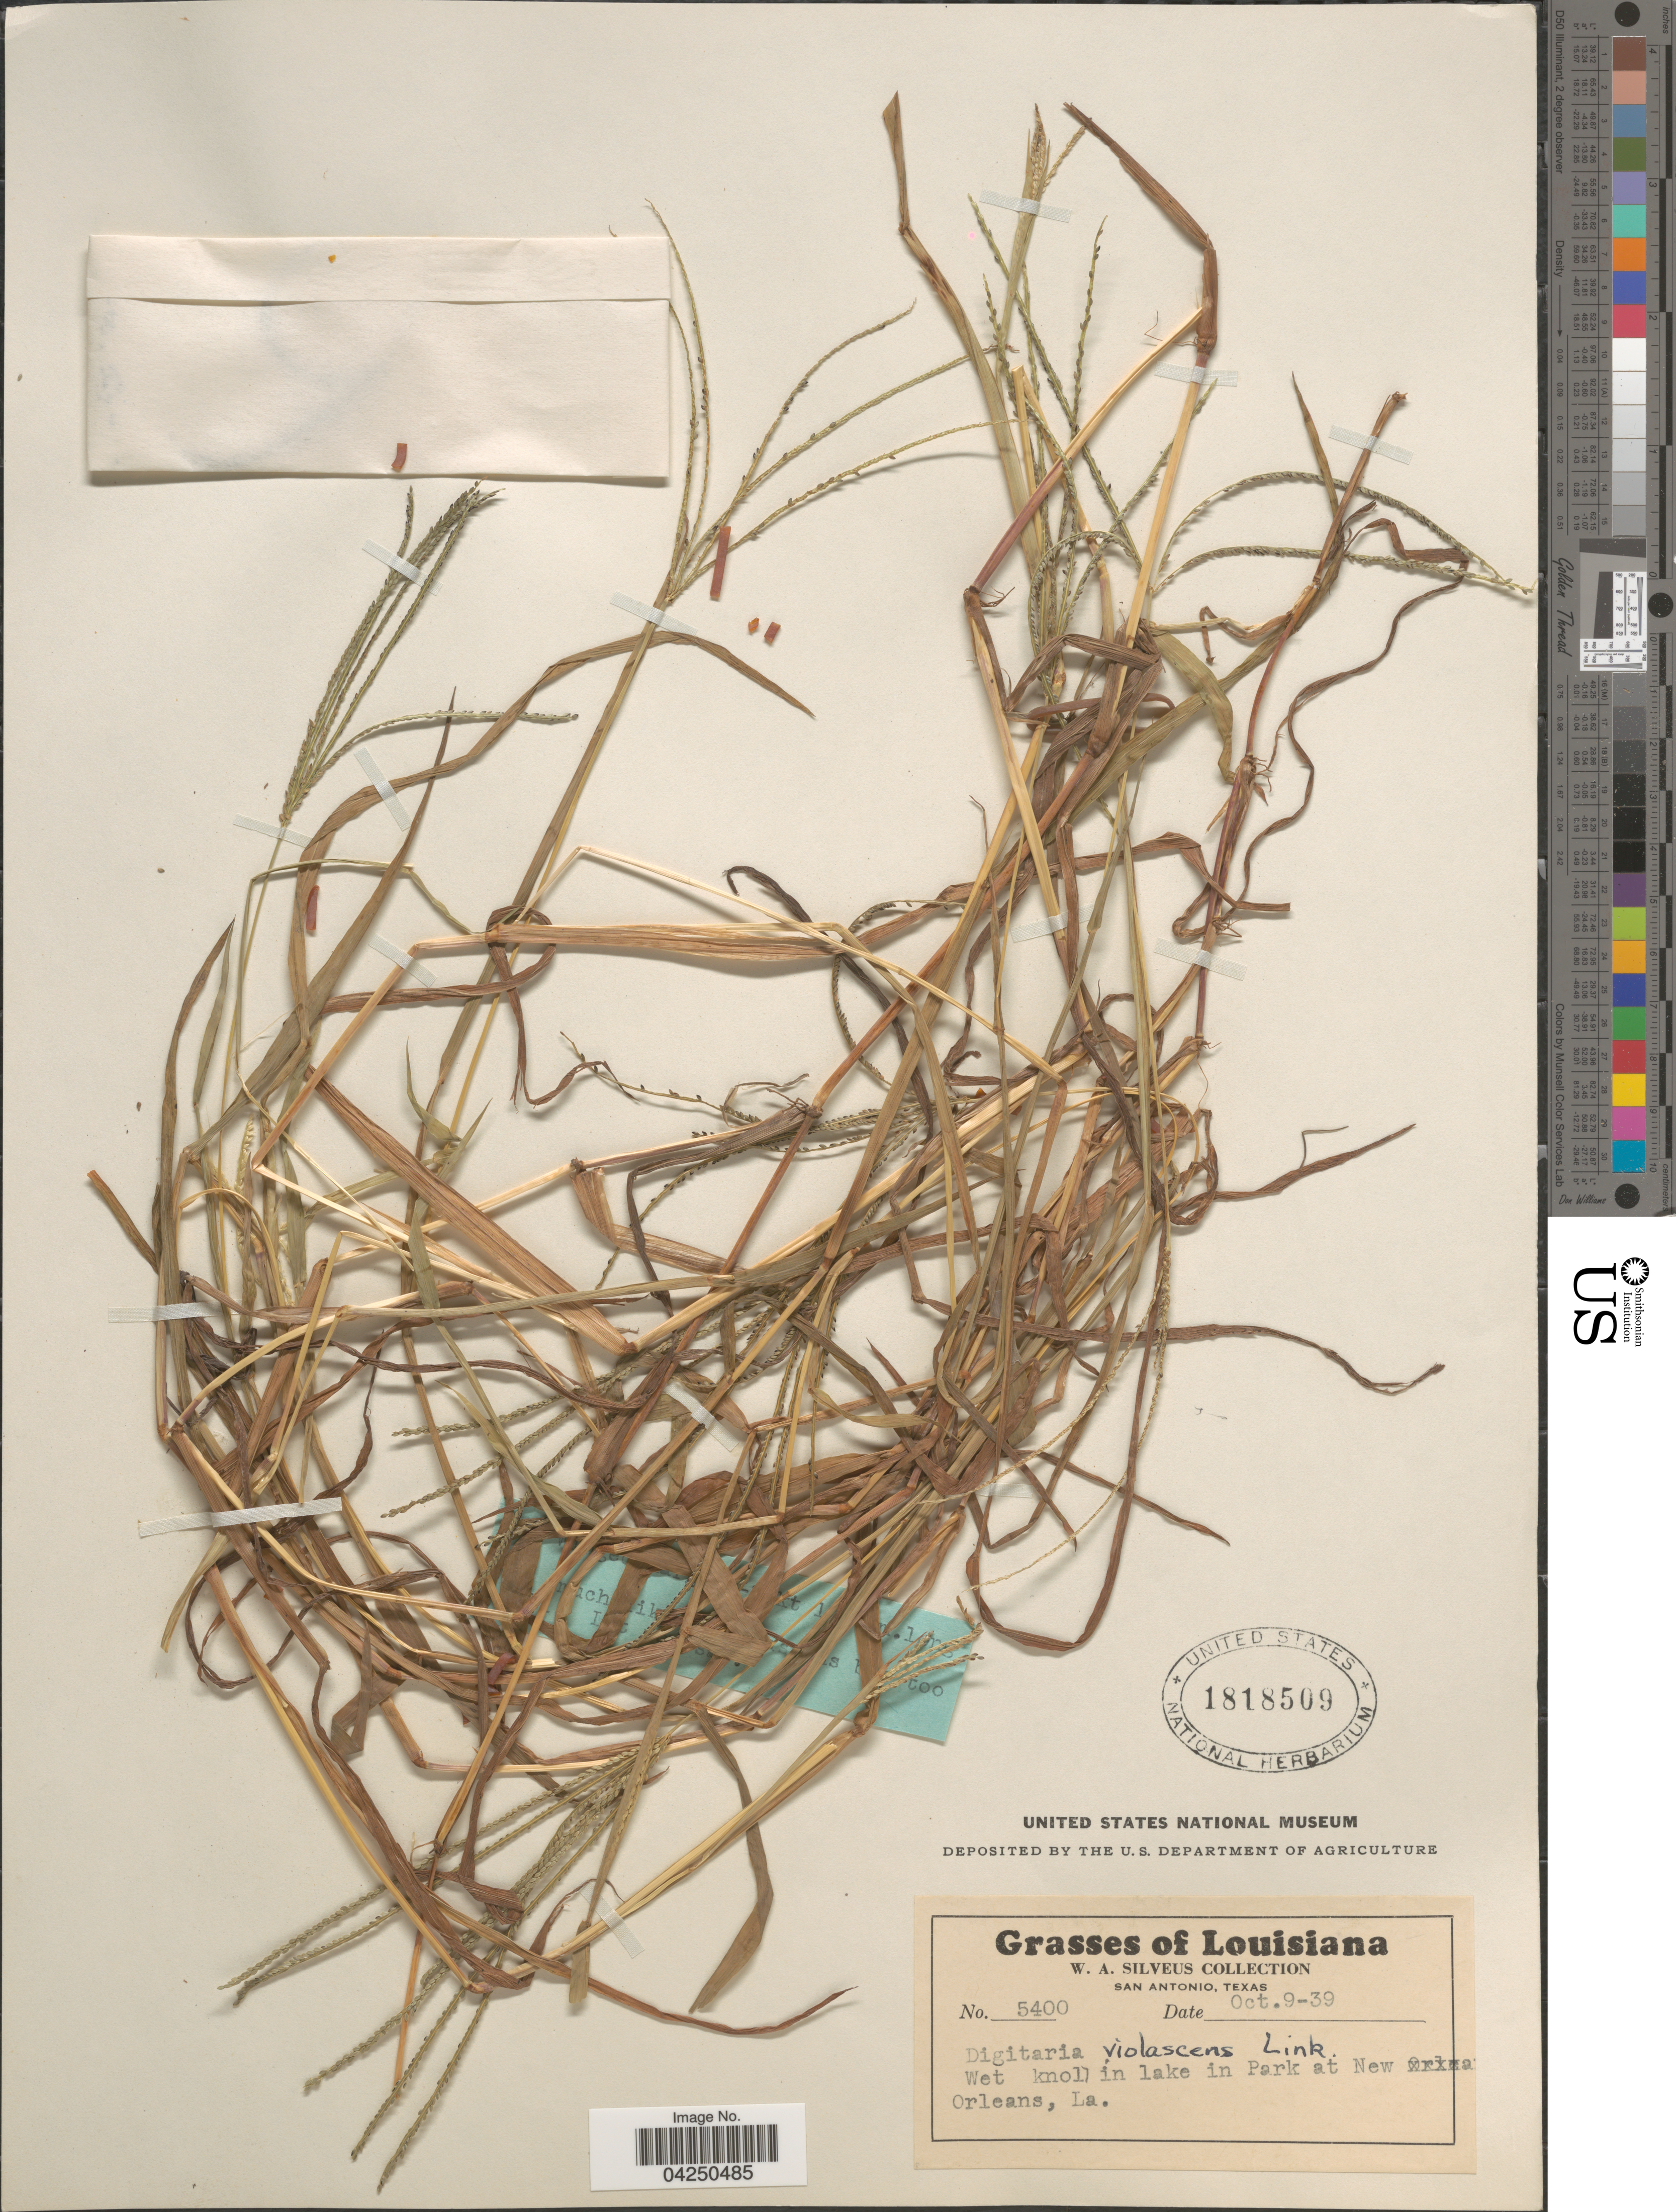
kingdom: Plantae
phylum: Tracheophyta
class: Liliopsida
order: Poales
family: Poaceae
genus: Digitaria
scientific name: Digitaria violascens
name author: Link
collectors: W. Silveus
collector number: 5400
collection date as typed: Transcribed d/m/y: 9/10/39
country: United States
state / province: Louisiana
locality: Wet knoll in lake in Park at New Orleans.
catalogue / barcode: US 1818509